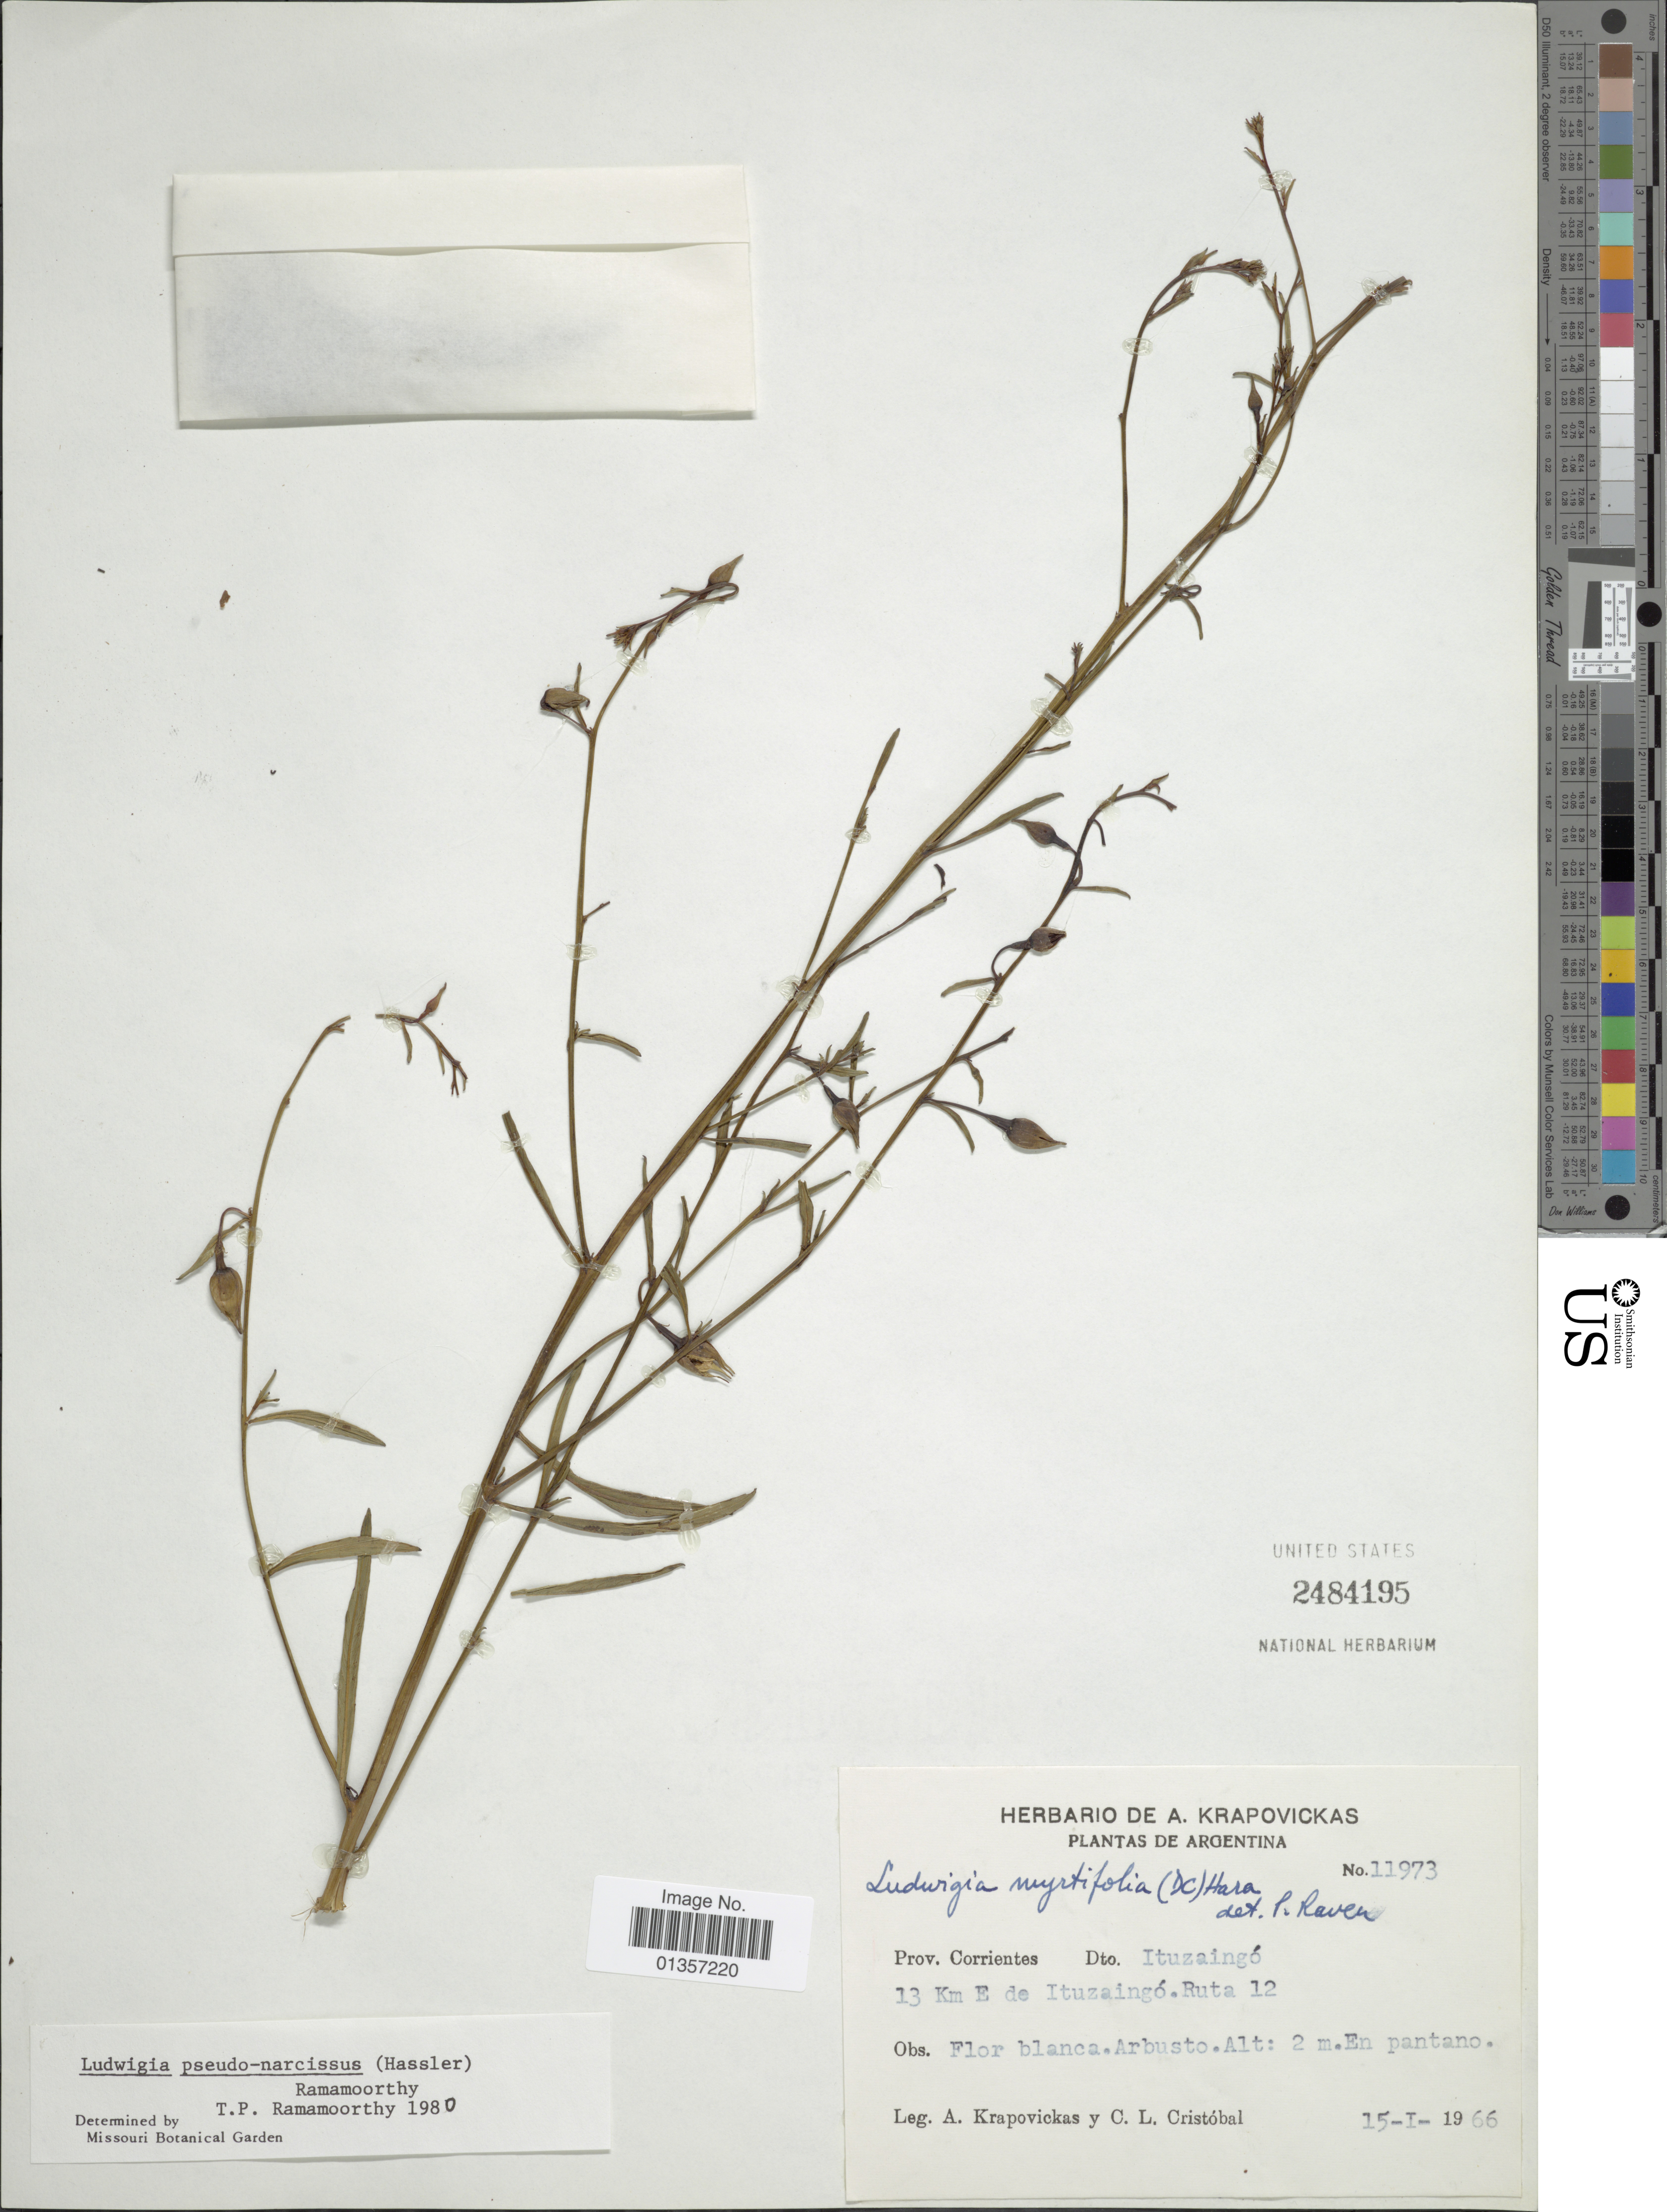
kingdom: Plantae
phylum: Tracheophyta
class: Magnoliopsida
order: Myrtales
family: Onagraceae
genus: Ludwigia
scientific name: Ludwigia pseudonarcissus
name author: (Chodat & Hassl.) Ramamoorthy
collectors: A. Krapovickas & C. L. Cristóbal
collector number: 11973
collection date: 1966-01-15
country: Argentina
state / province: Corrientes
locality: Dto. Ituzaingó, 13 Km E de Ituzaingó. Ruta 12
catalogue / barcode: US 2484195